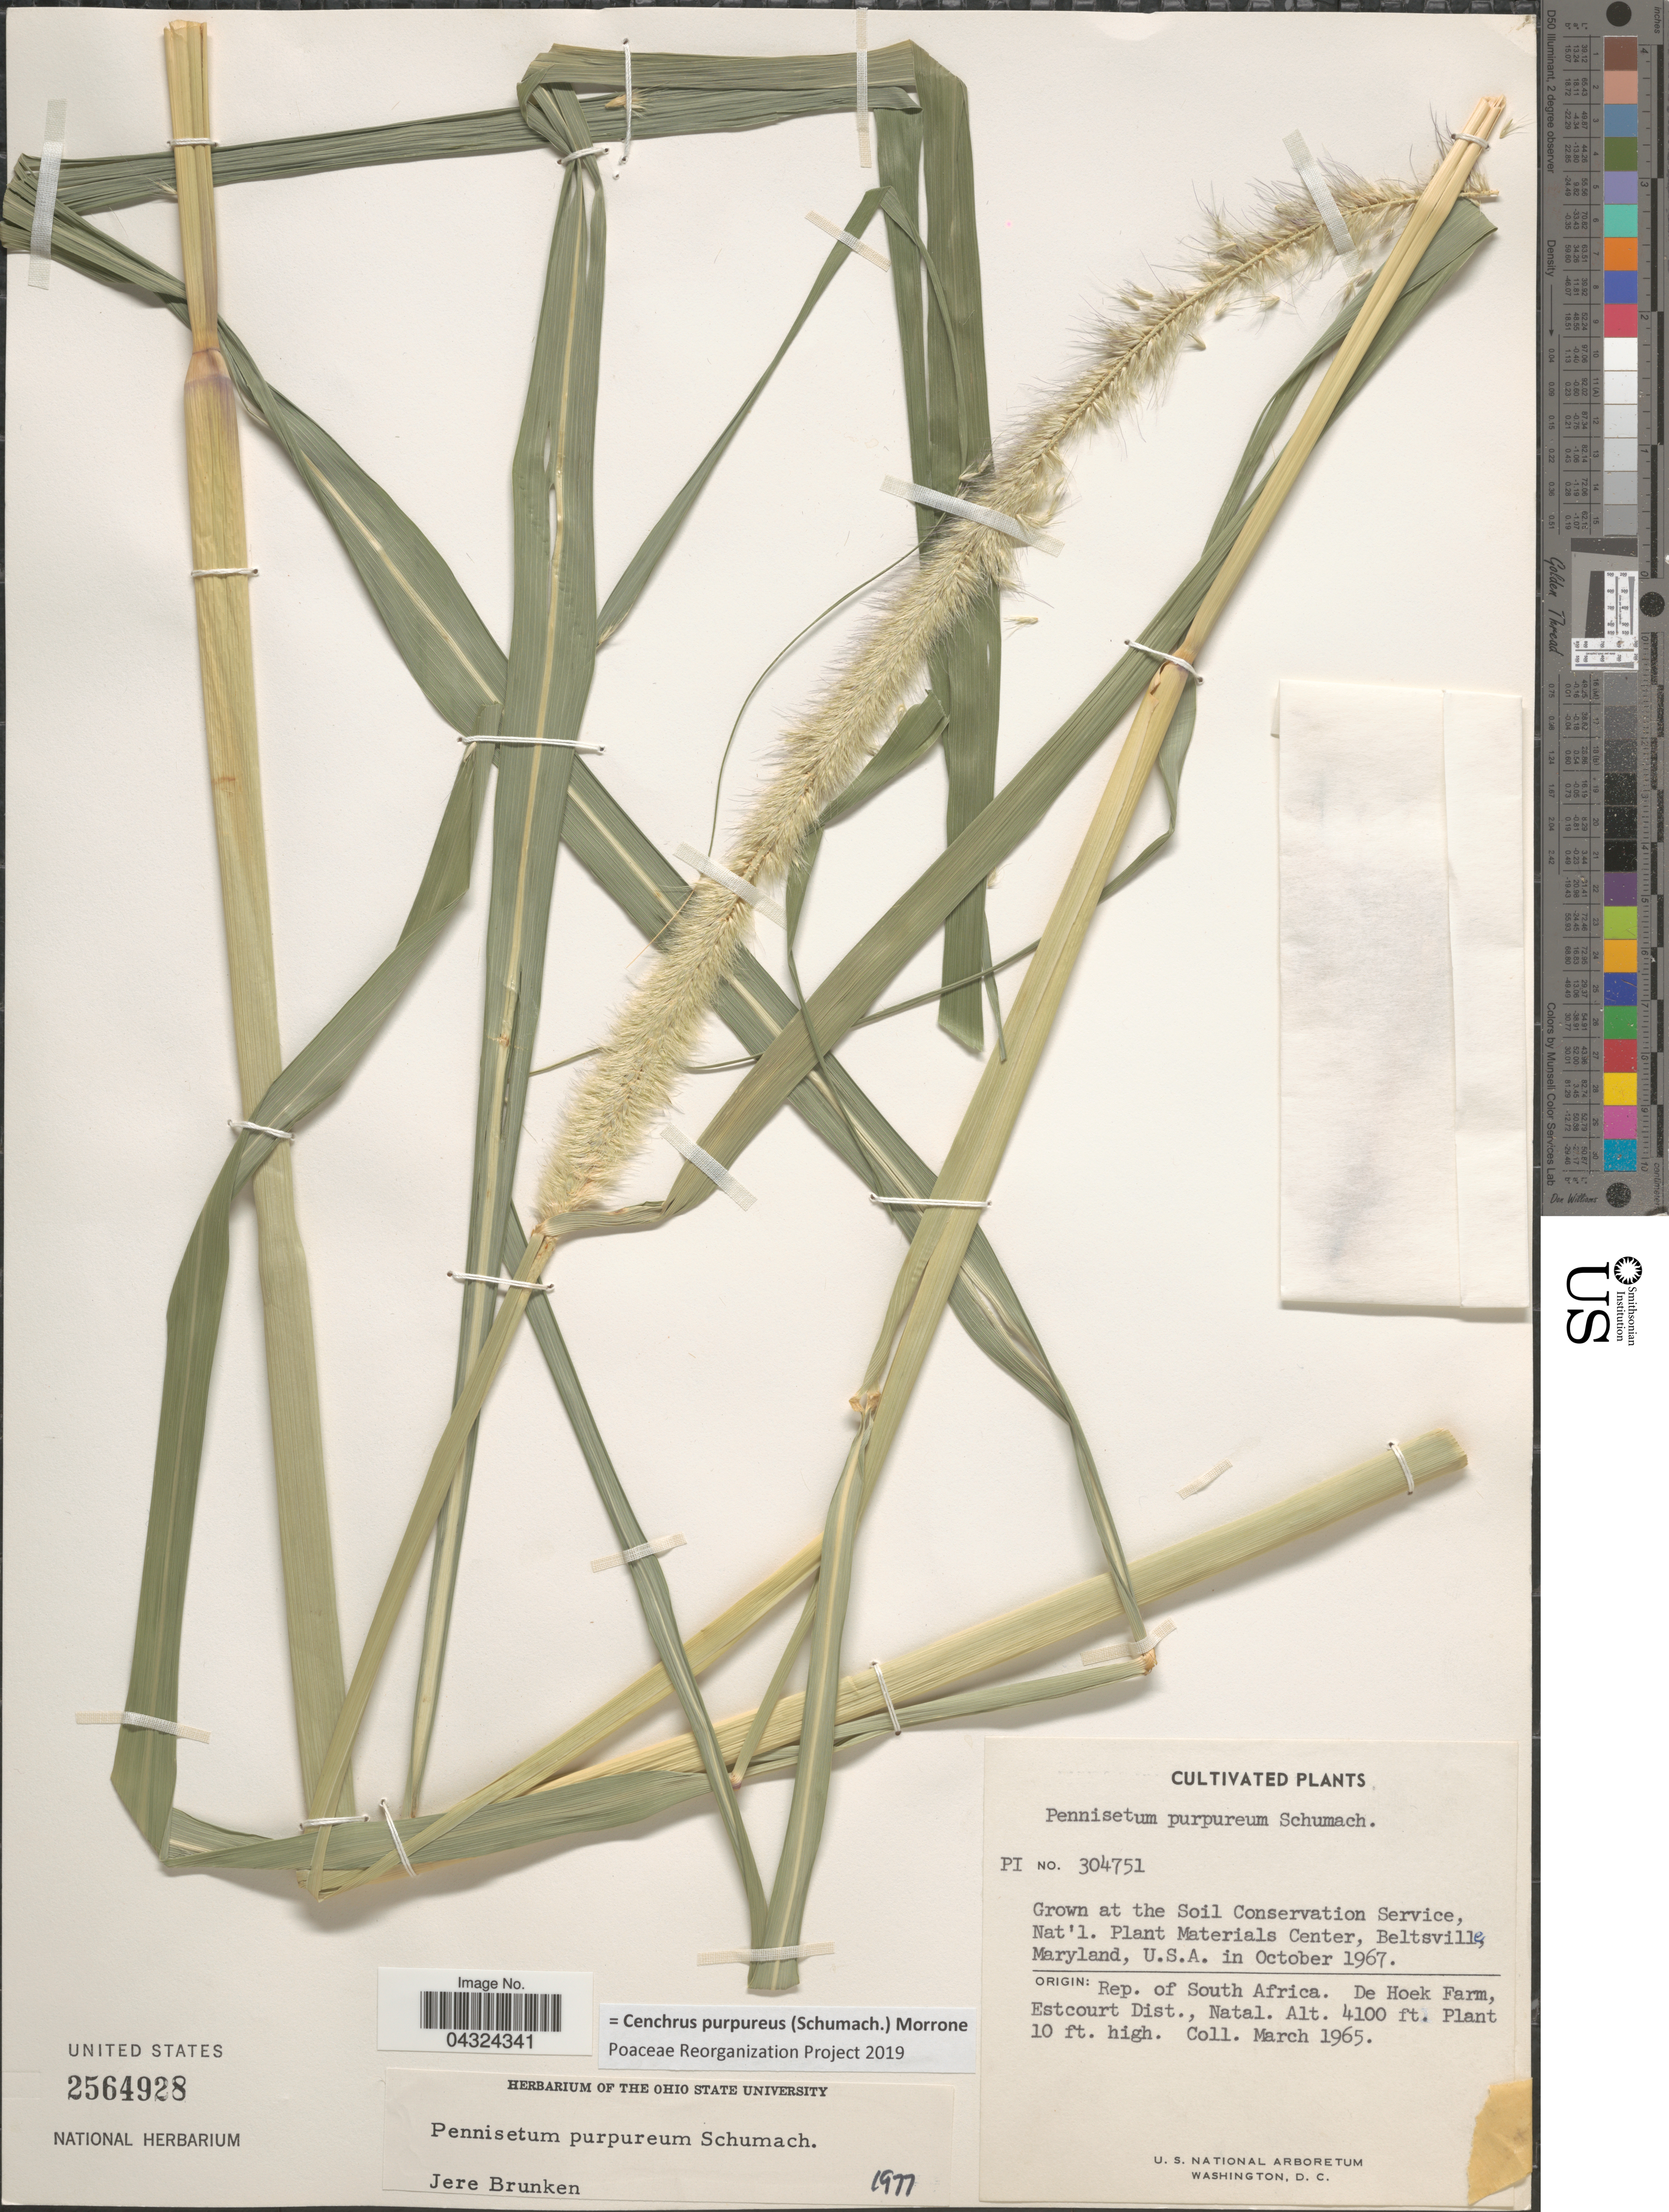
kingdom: Plantae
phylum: Tracheophyta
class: Liliopsida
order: Poales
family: Poaceae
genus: Cenchrus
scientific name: Cenchrus purpureus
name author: (Schumach.) Morrone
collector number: PI304751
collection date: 1967-10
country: United States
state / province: Maryland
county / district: Prince George's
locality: At the Soil Conservation Service, Nat'l. Plant Material Center, Beltsville.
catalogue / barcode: US 2564928